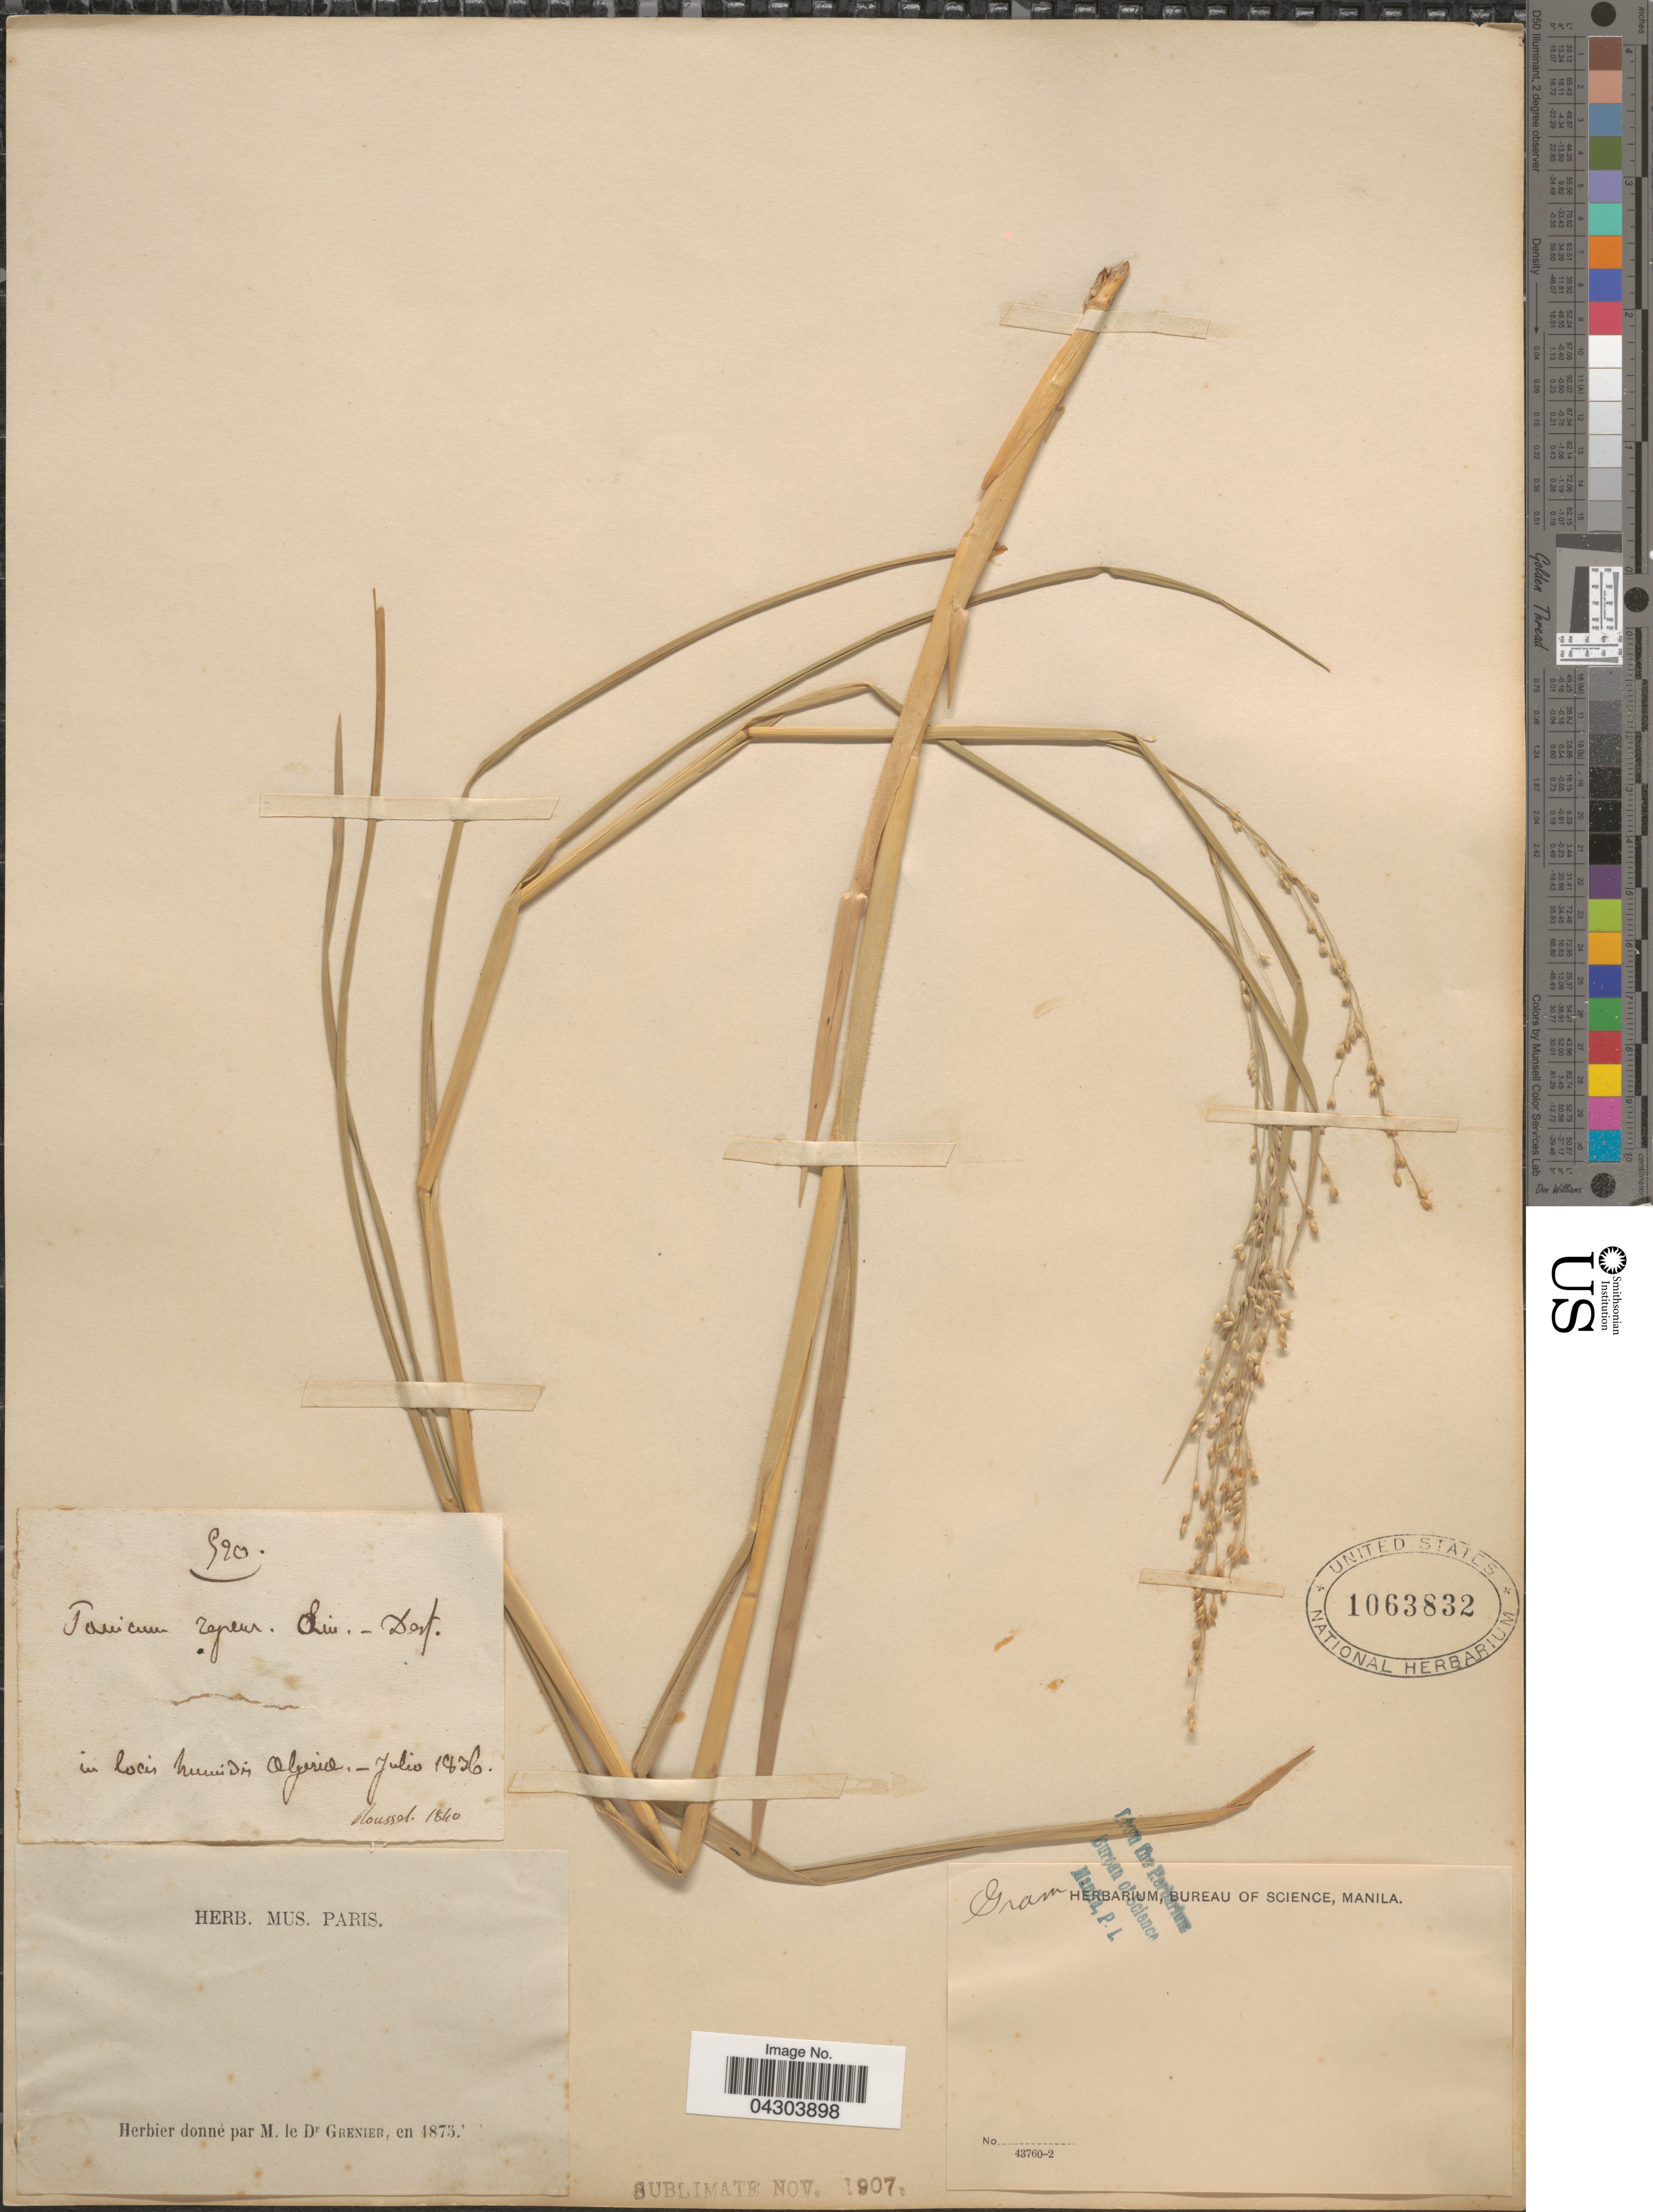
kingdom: Plantae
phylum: Tracheophyta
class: Liliopsida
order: Poales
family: Poaceae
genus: Panicum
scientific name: Panicum repens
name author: L.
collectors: -. Roussel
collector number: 1840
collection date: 1836-07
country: Algeria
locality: In locis humidis.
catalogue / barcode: US 1063832